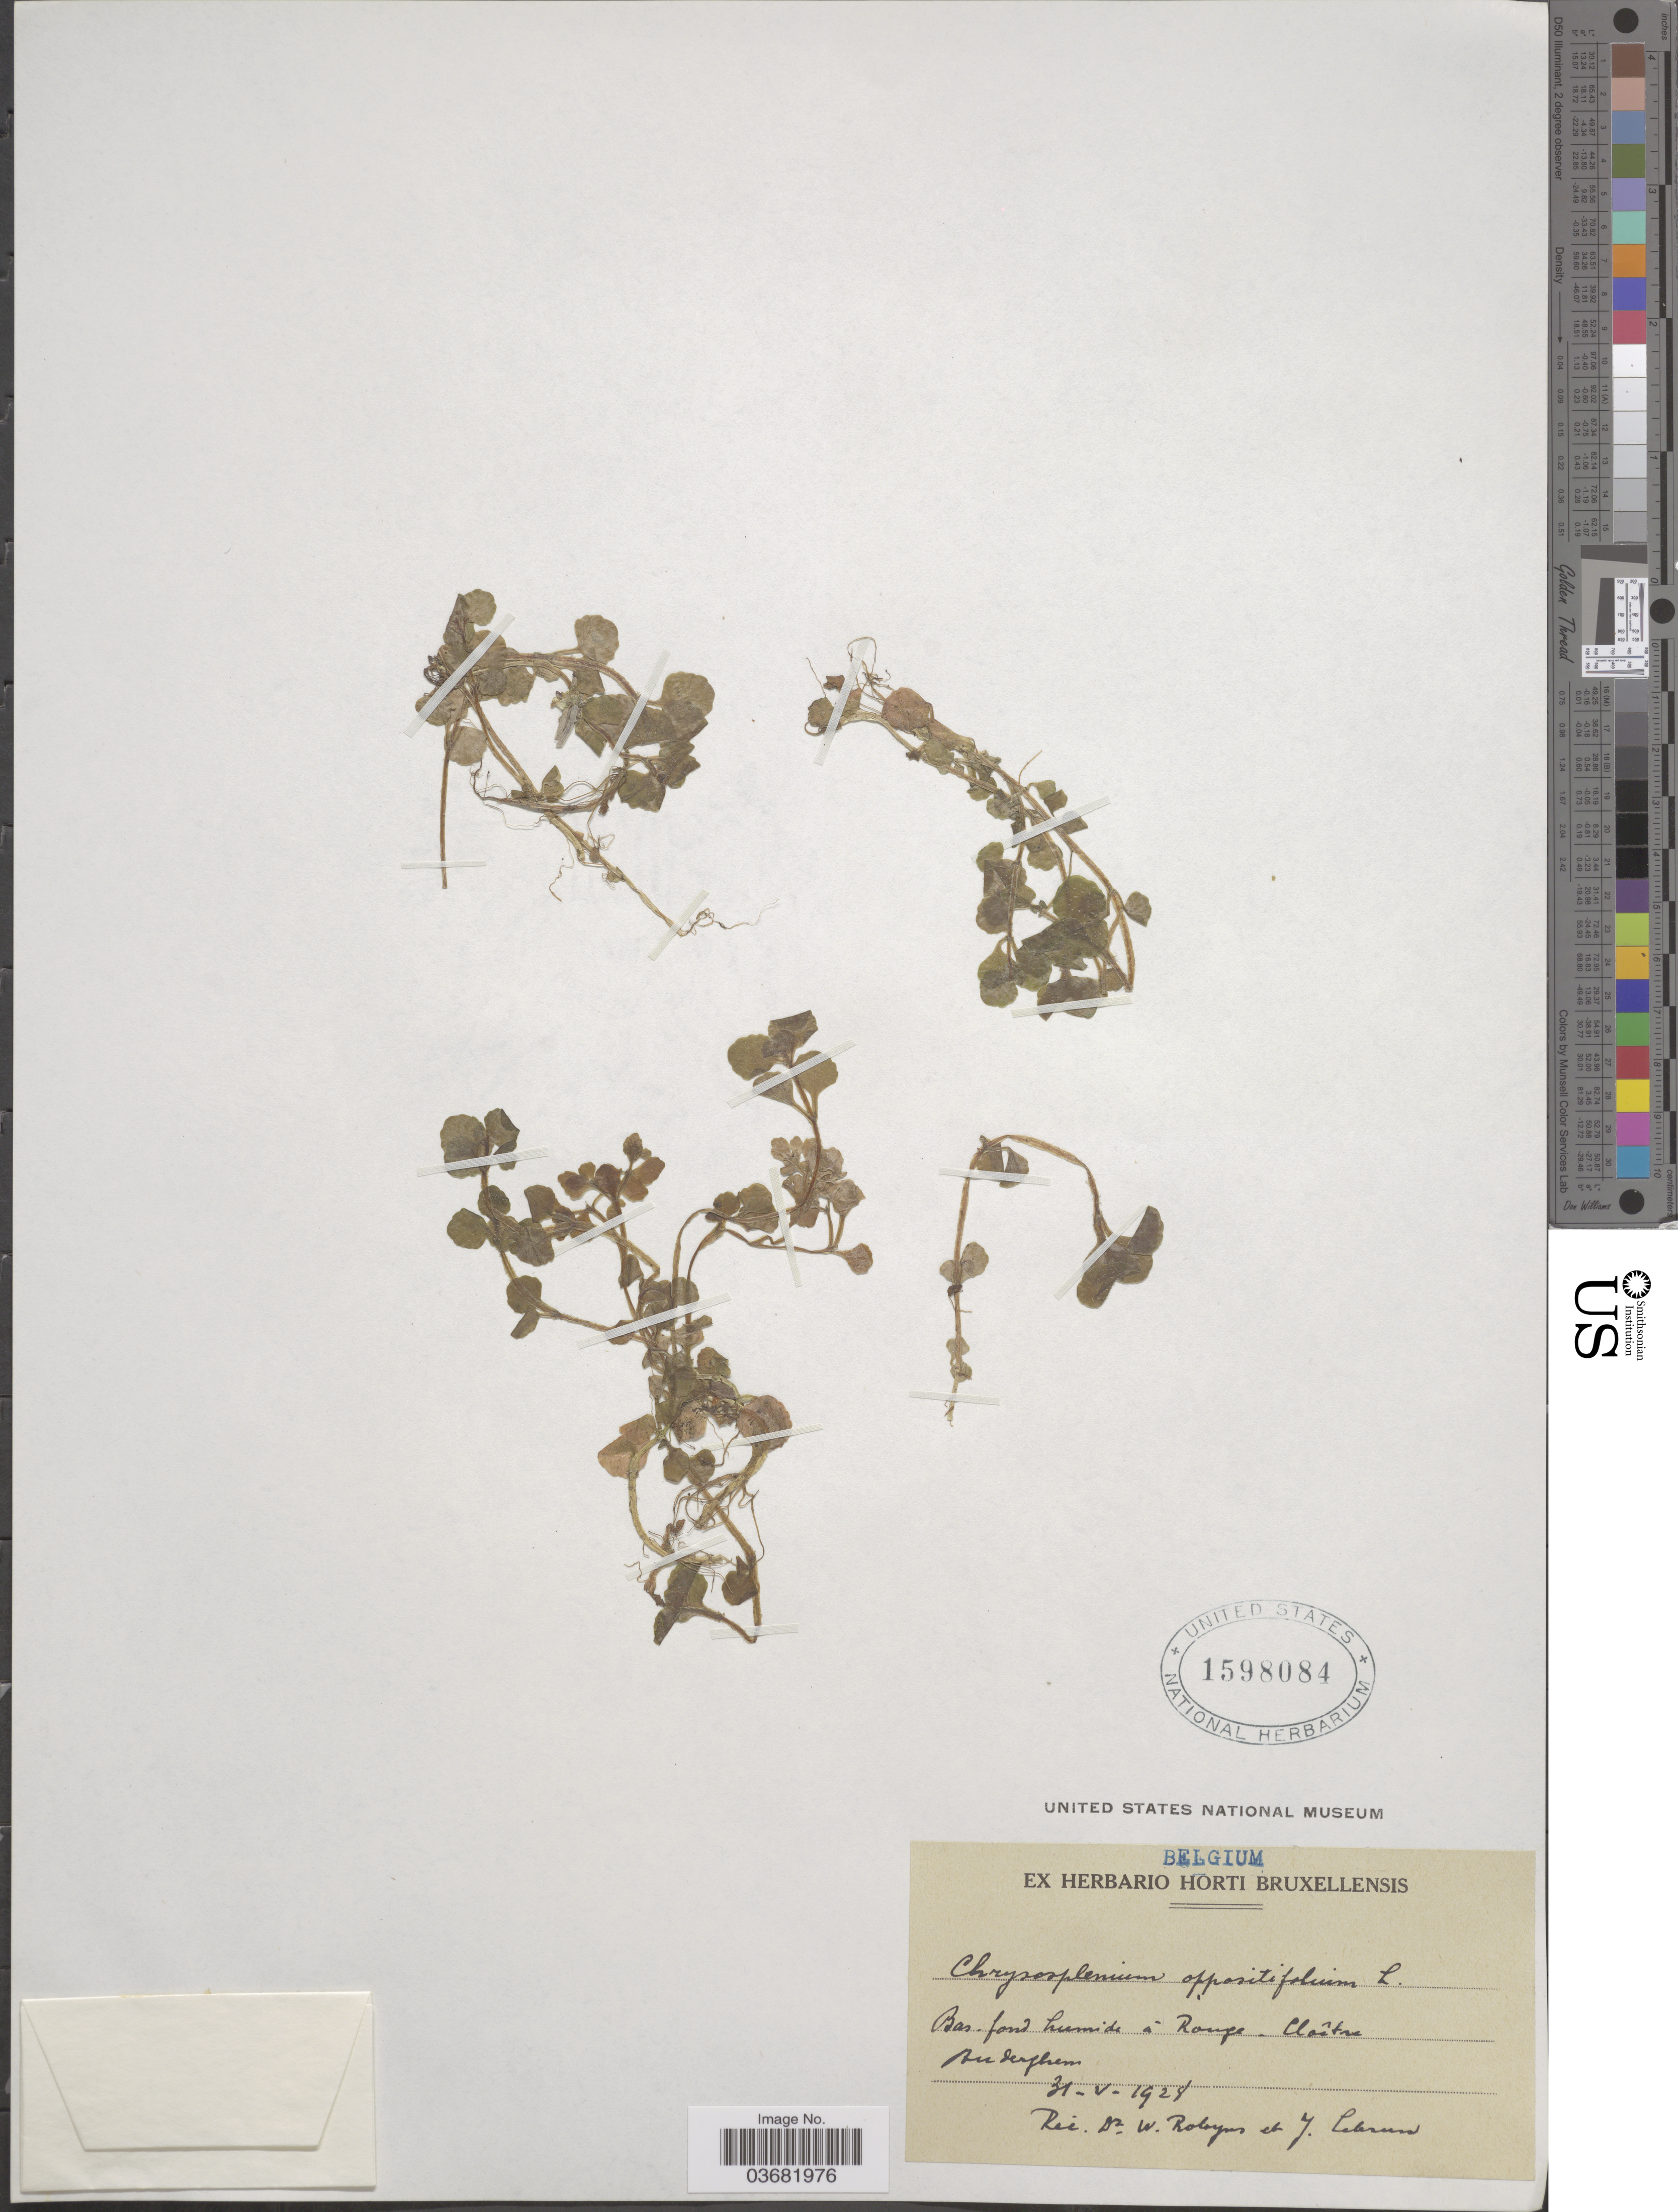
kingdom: Plantae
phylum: Tracheophyta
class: Magnoliopsida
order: Saxifragales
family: Saxifragaceae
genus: Chrysosplenium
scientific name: Chrysosplenium oppositifolium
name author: L.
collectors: W. Robyns & J. A. Lebrun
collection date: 1928-05-31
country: Belgium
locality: Bas-fond humide à Rouge-Cloître. Auderghem.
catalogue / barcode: US 1598084